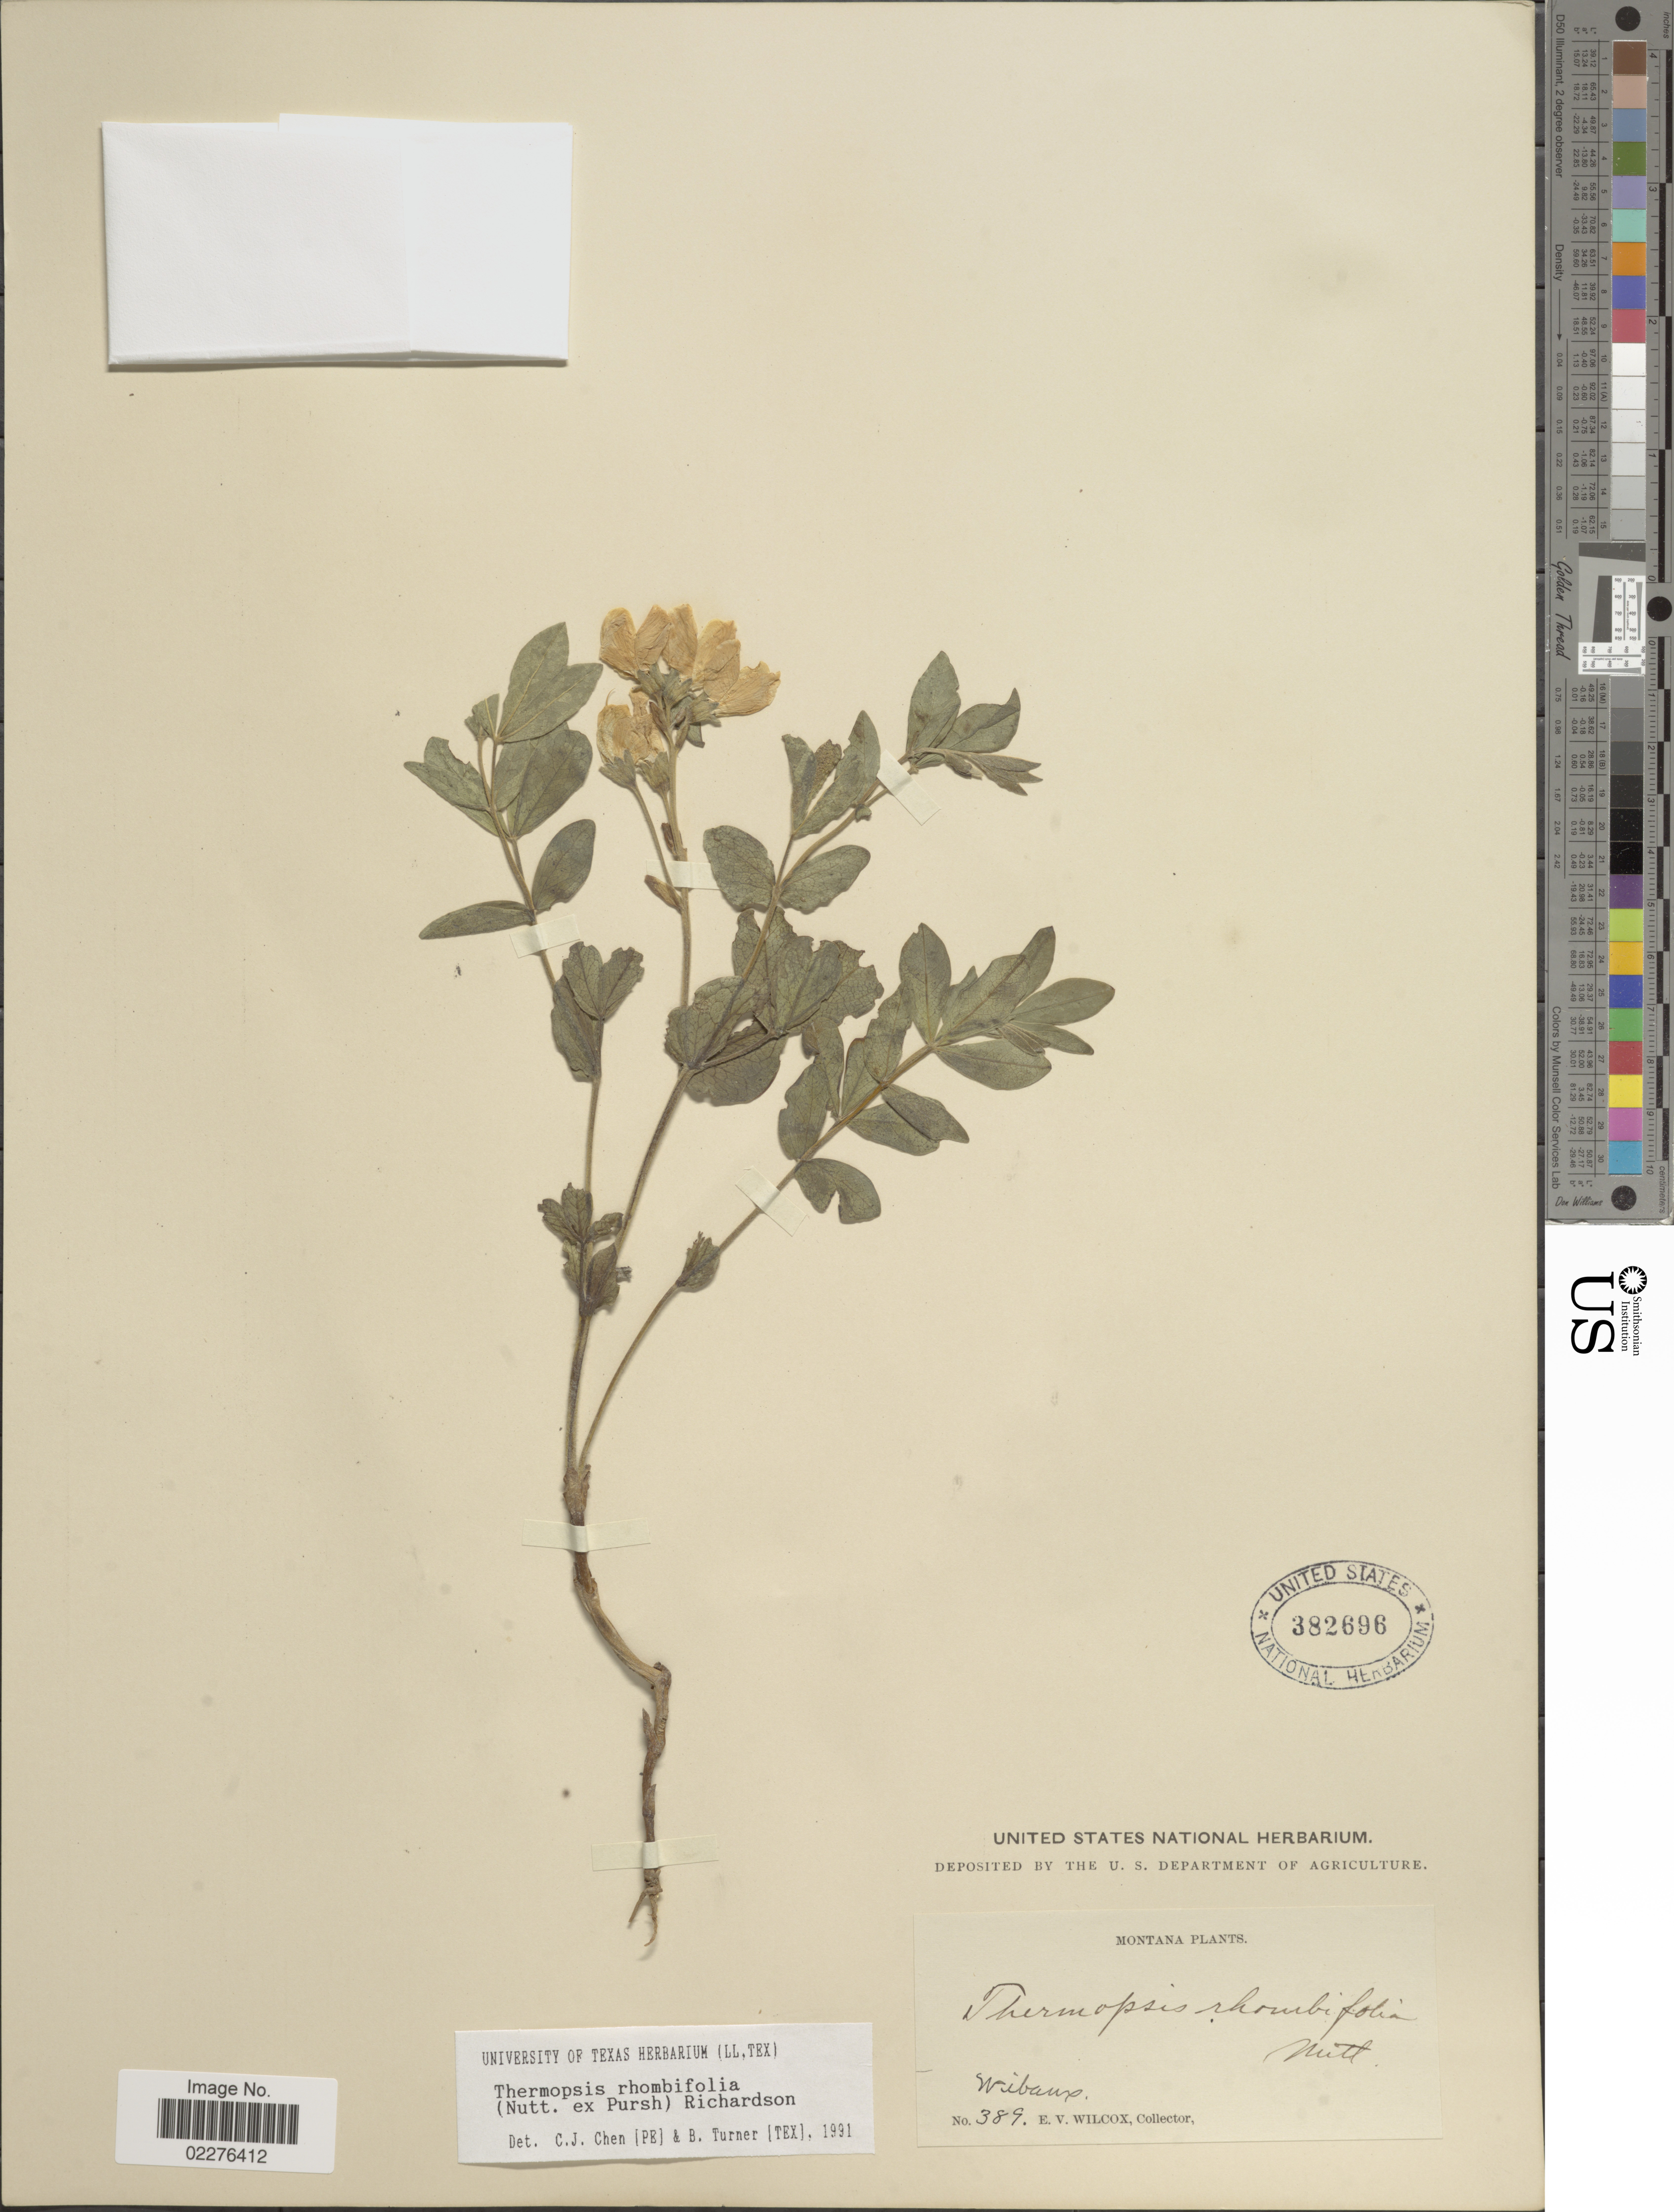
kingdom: Plantae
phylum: Tracheophyta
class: Magnoliopsida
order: Fabales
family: Fabaceae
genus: Thermopsis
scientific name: Thermopsis rhombifolia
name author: Richardson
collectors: E. V. Wilcox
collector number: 389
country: United States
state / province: Montana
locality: Wibaux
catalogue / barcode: US 382696